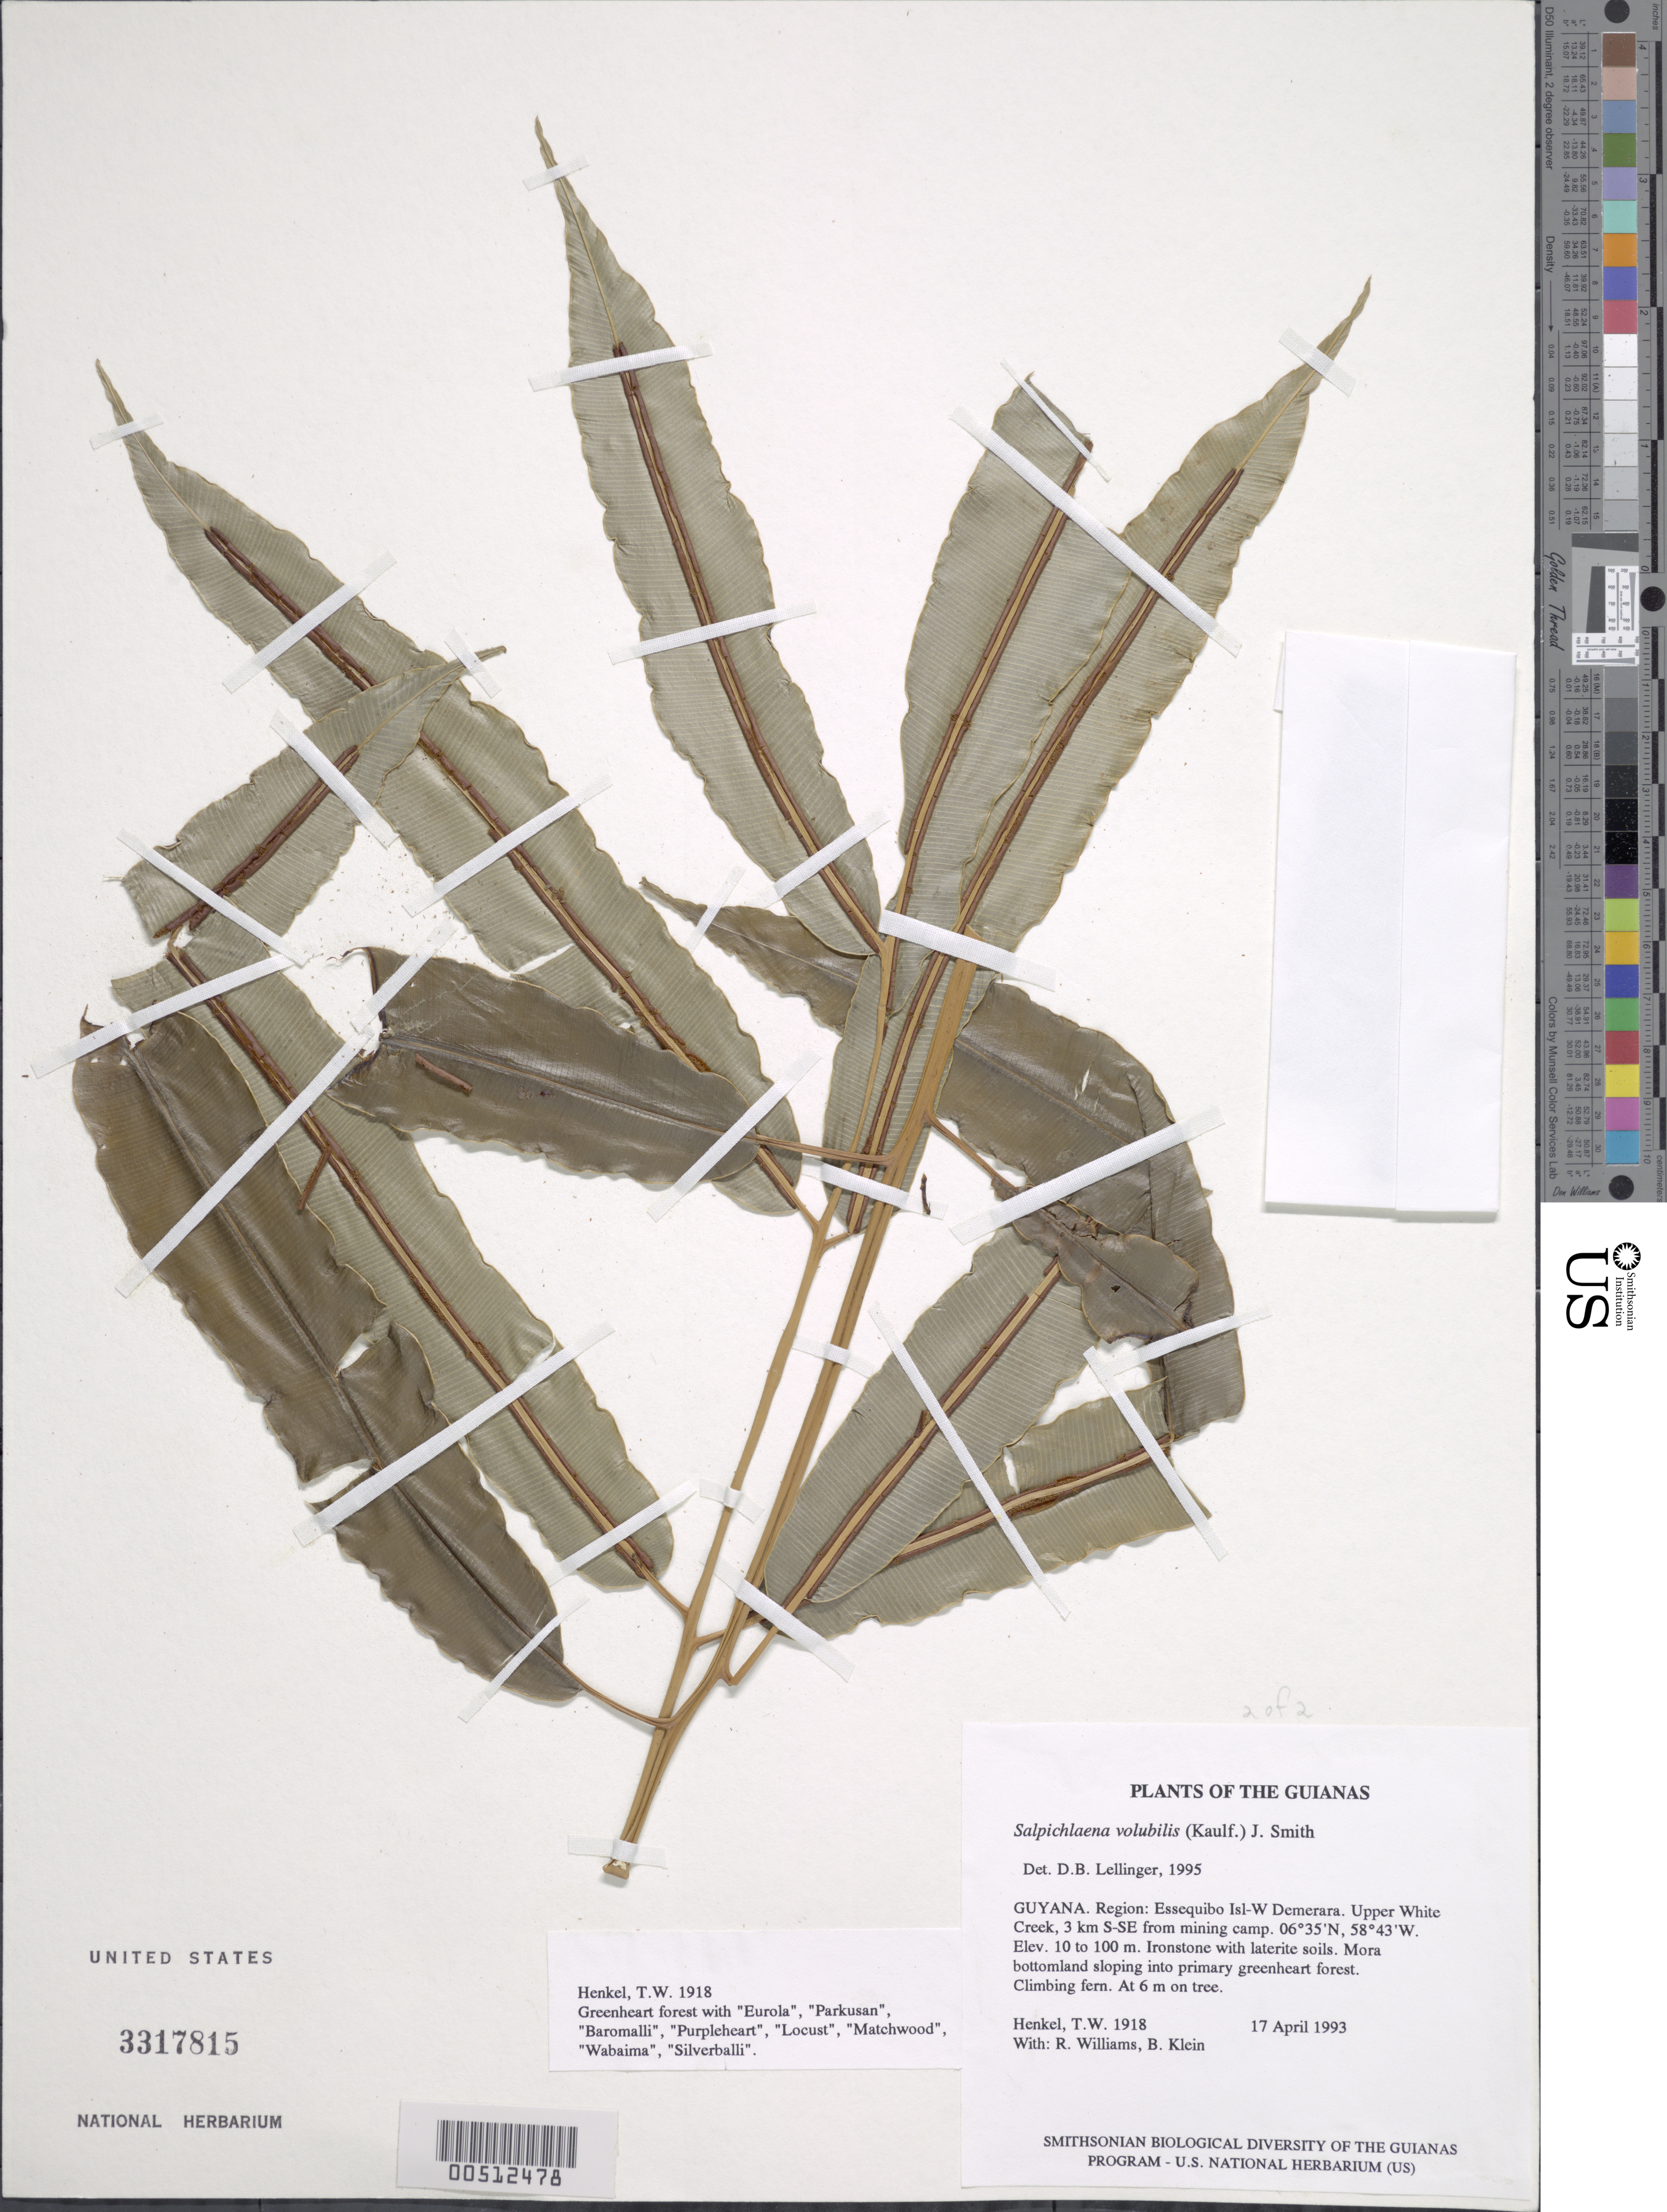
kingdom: Plantae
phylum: Tracheophyta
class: Polypodiopsida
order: Polypodiales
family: Blechnaceae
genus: Salpichlaena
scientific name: Salpichlaena volubilis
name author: (Kaulf.) J. Sm.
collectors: T. Henkel, R. Williams & B. Klein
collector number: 1918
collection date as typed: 17 April 1993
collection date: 1993-04-17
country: Guyana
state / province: Essequibo Isl-W. Demerara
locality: Upper White Creek, 3 km S-SE from mining camp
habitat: Ironstone with laterite soils. Mora bottomland sloping into primary greenheart forest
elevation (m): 10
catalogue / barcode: US 3317815